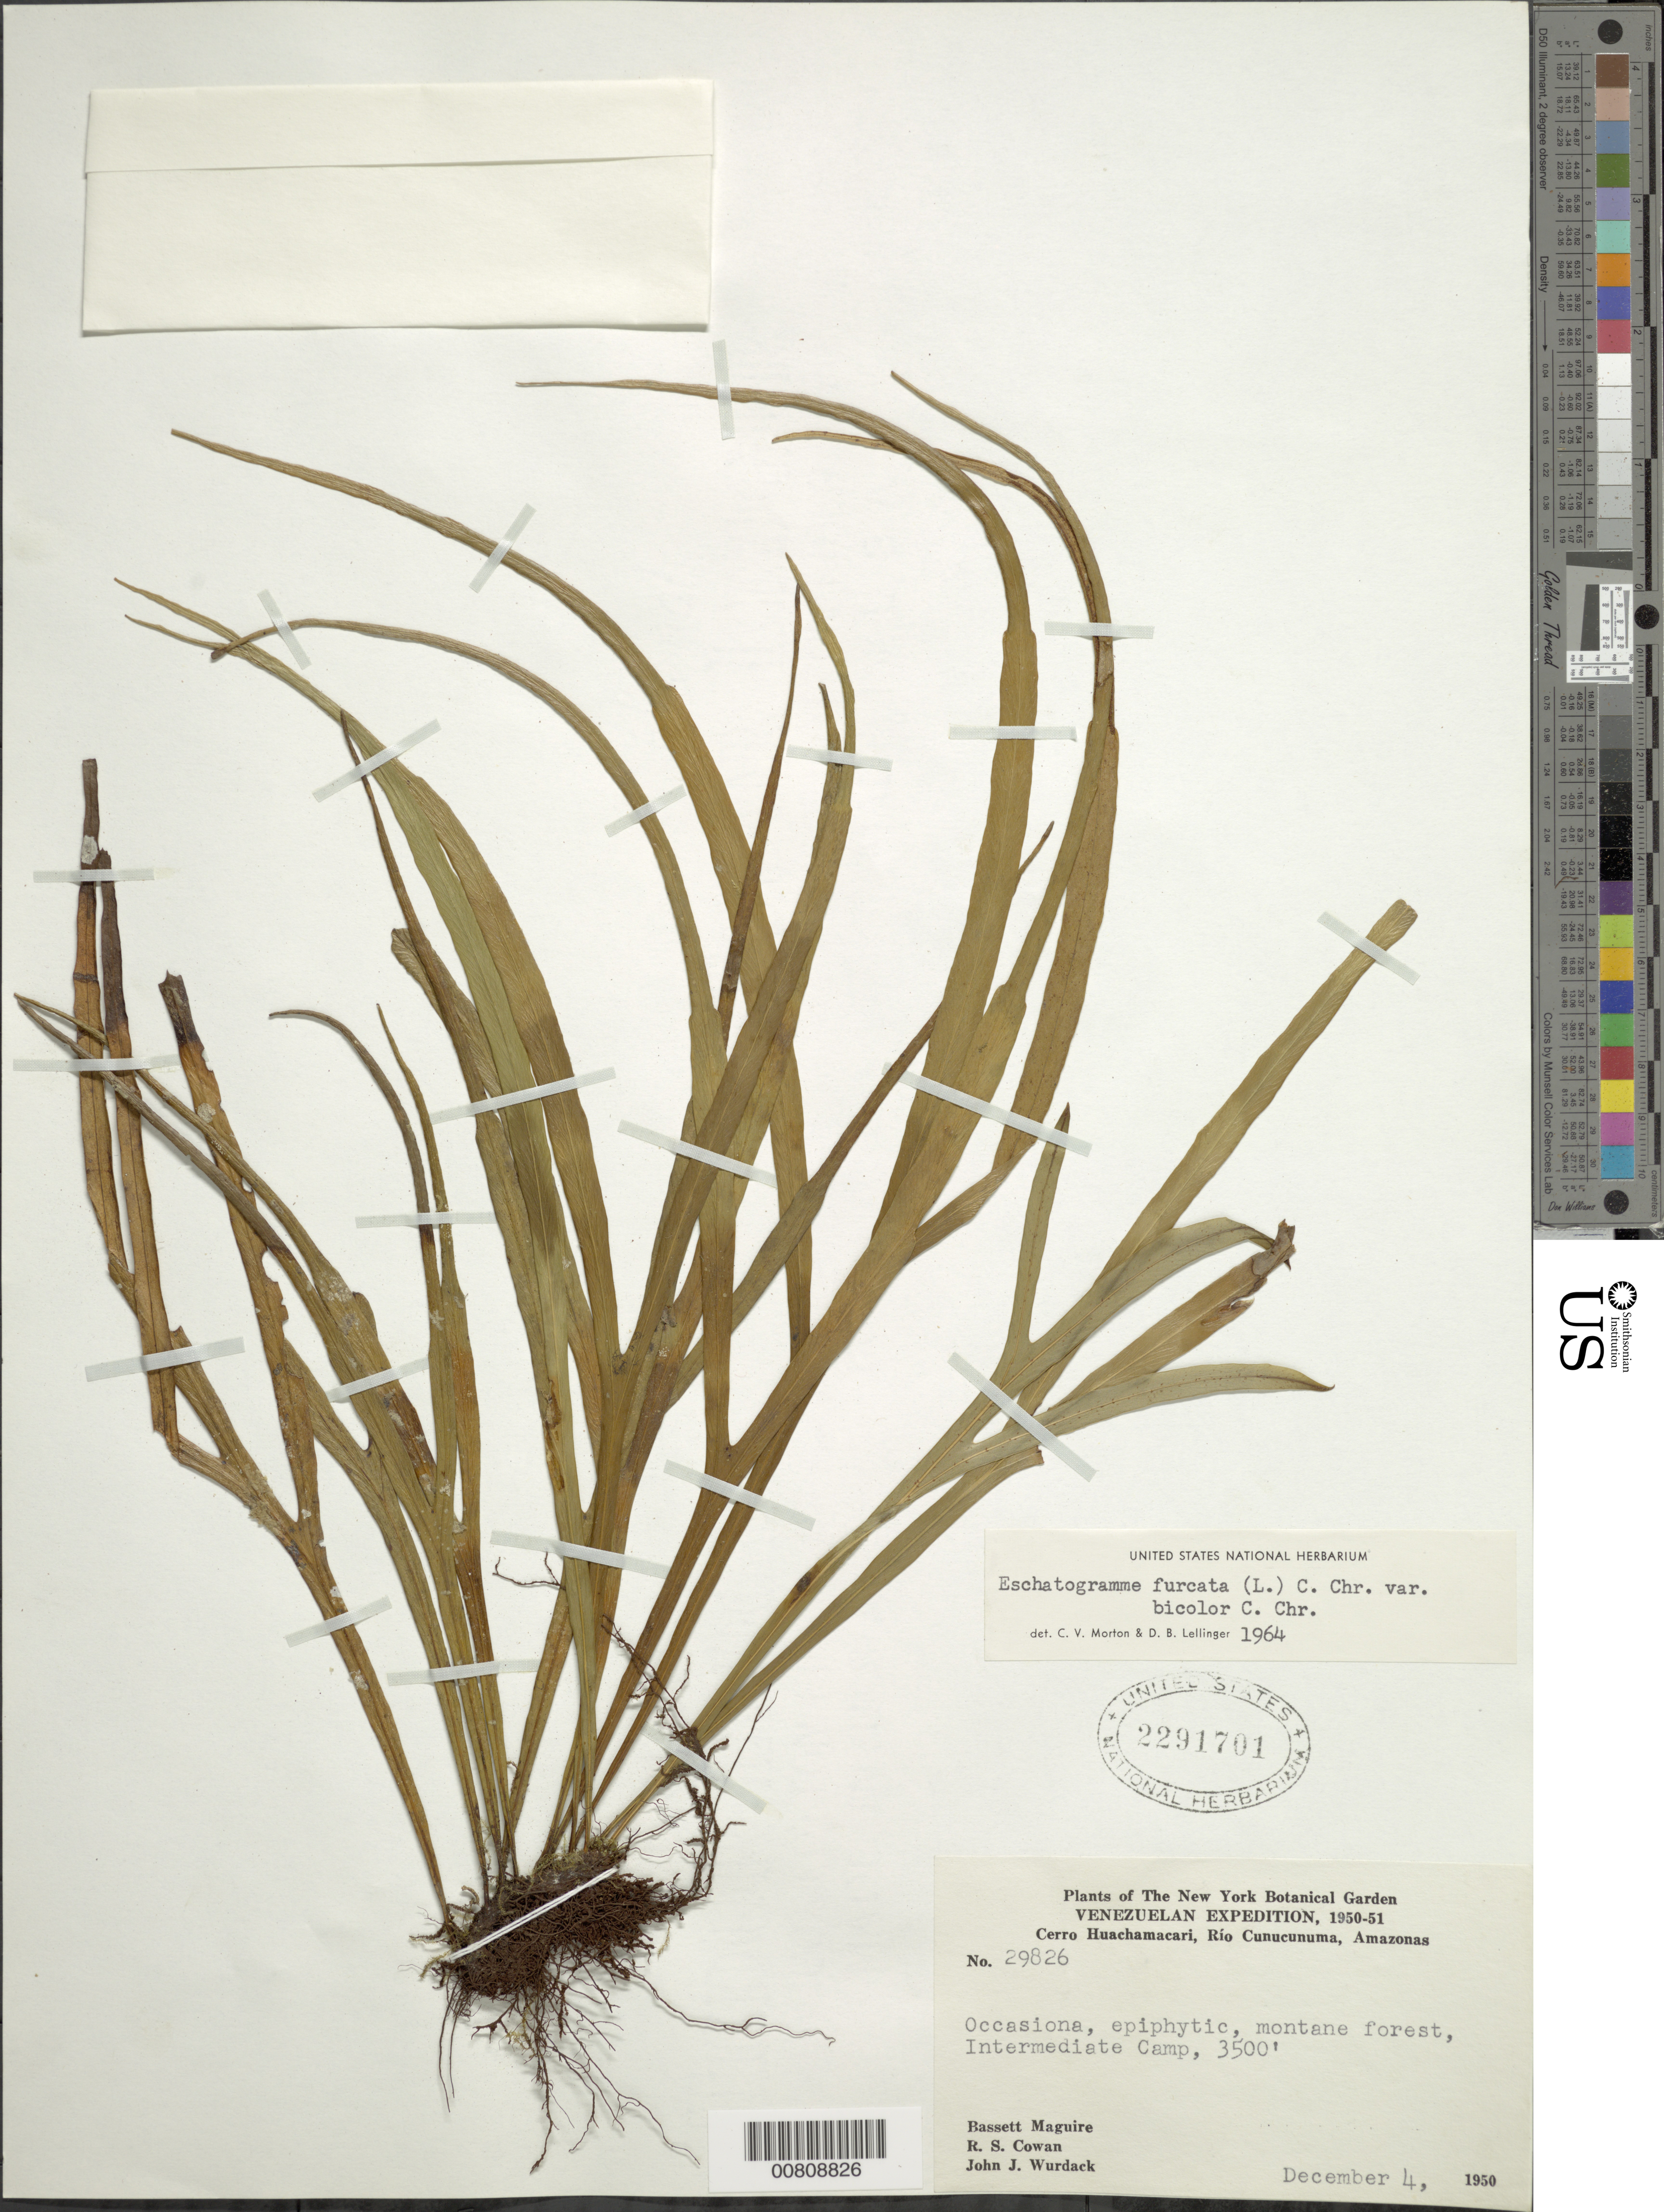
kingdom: Plantae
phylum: Tracheophyta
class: Polypodiopsida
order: Polypodiales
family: Polypodiaceae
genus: Pleopeltis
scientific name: Pleopeltis furcata var. bicolor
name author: (L.) A.R. Sm.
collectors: B. Maguire, R. S. Cowan & J. J. Wurdack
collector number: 29826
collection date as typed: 4-Dec-50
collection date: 1950-12-04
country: Venezuela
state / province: Amazonas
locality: Cerro Huachamacari, Río Cunucunuma, Intermediate Camp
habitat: Montane rainforest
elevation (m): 1100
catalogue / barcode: US 2291701